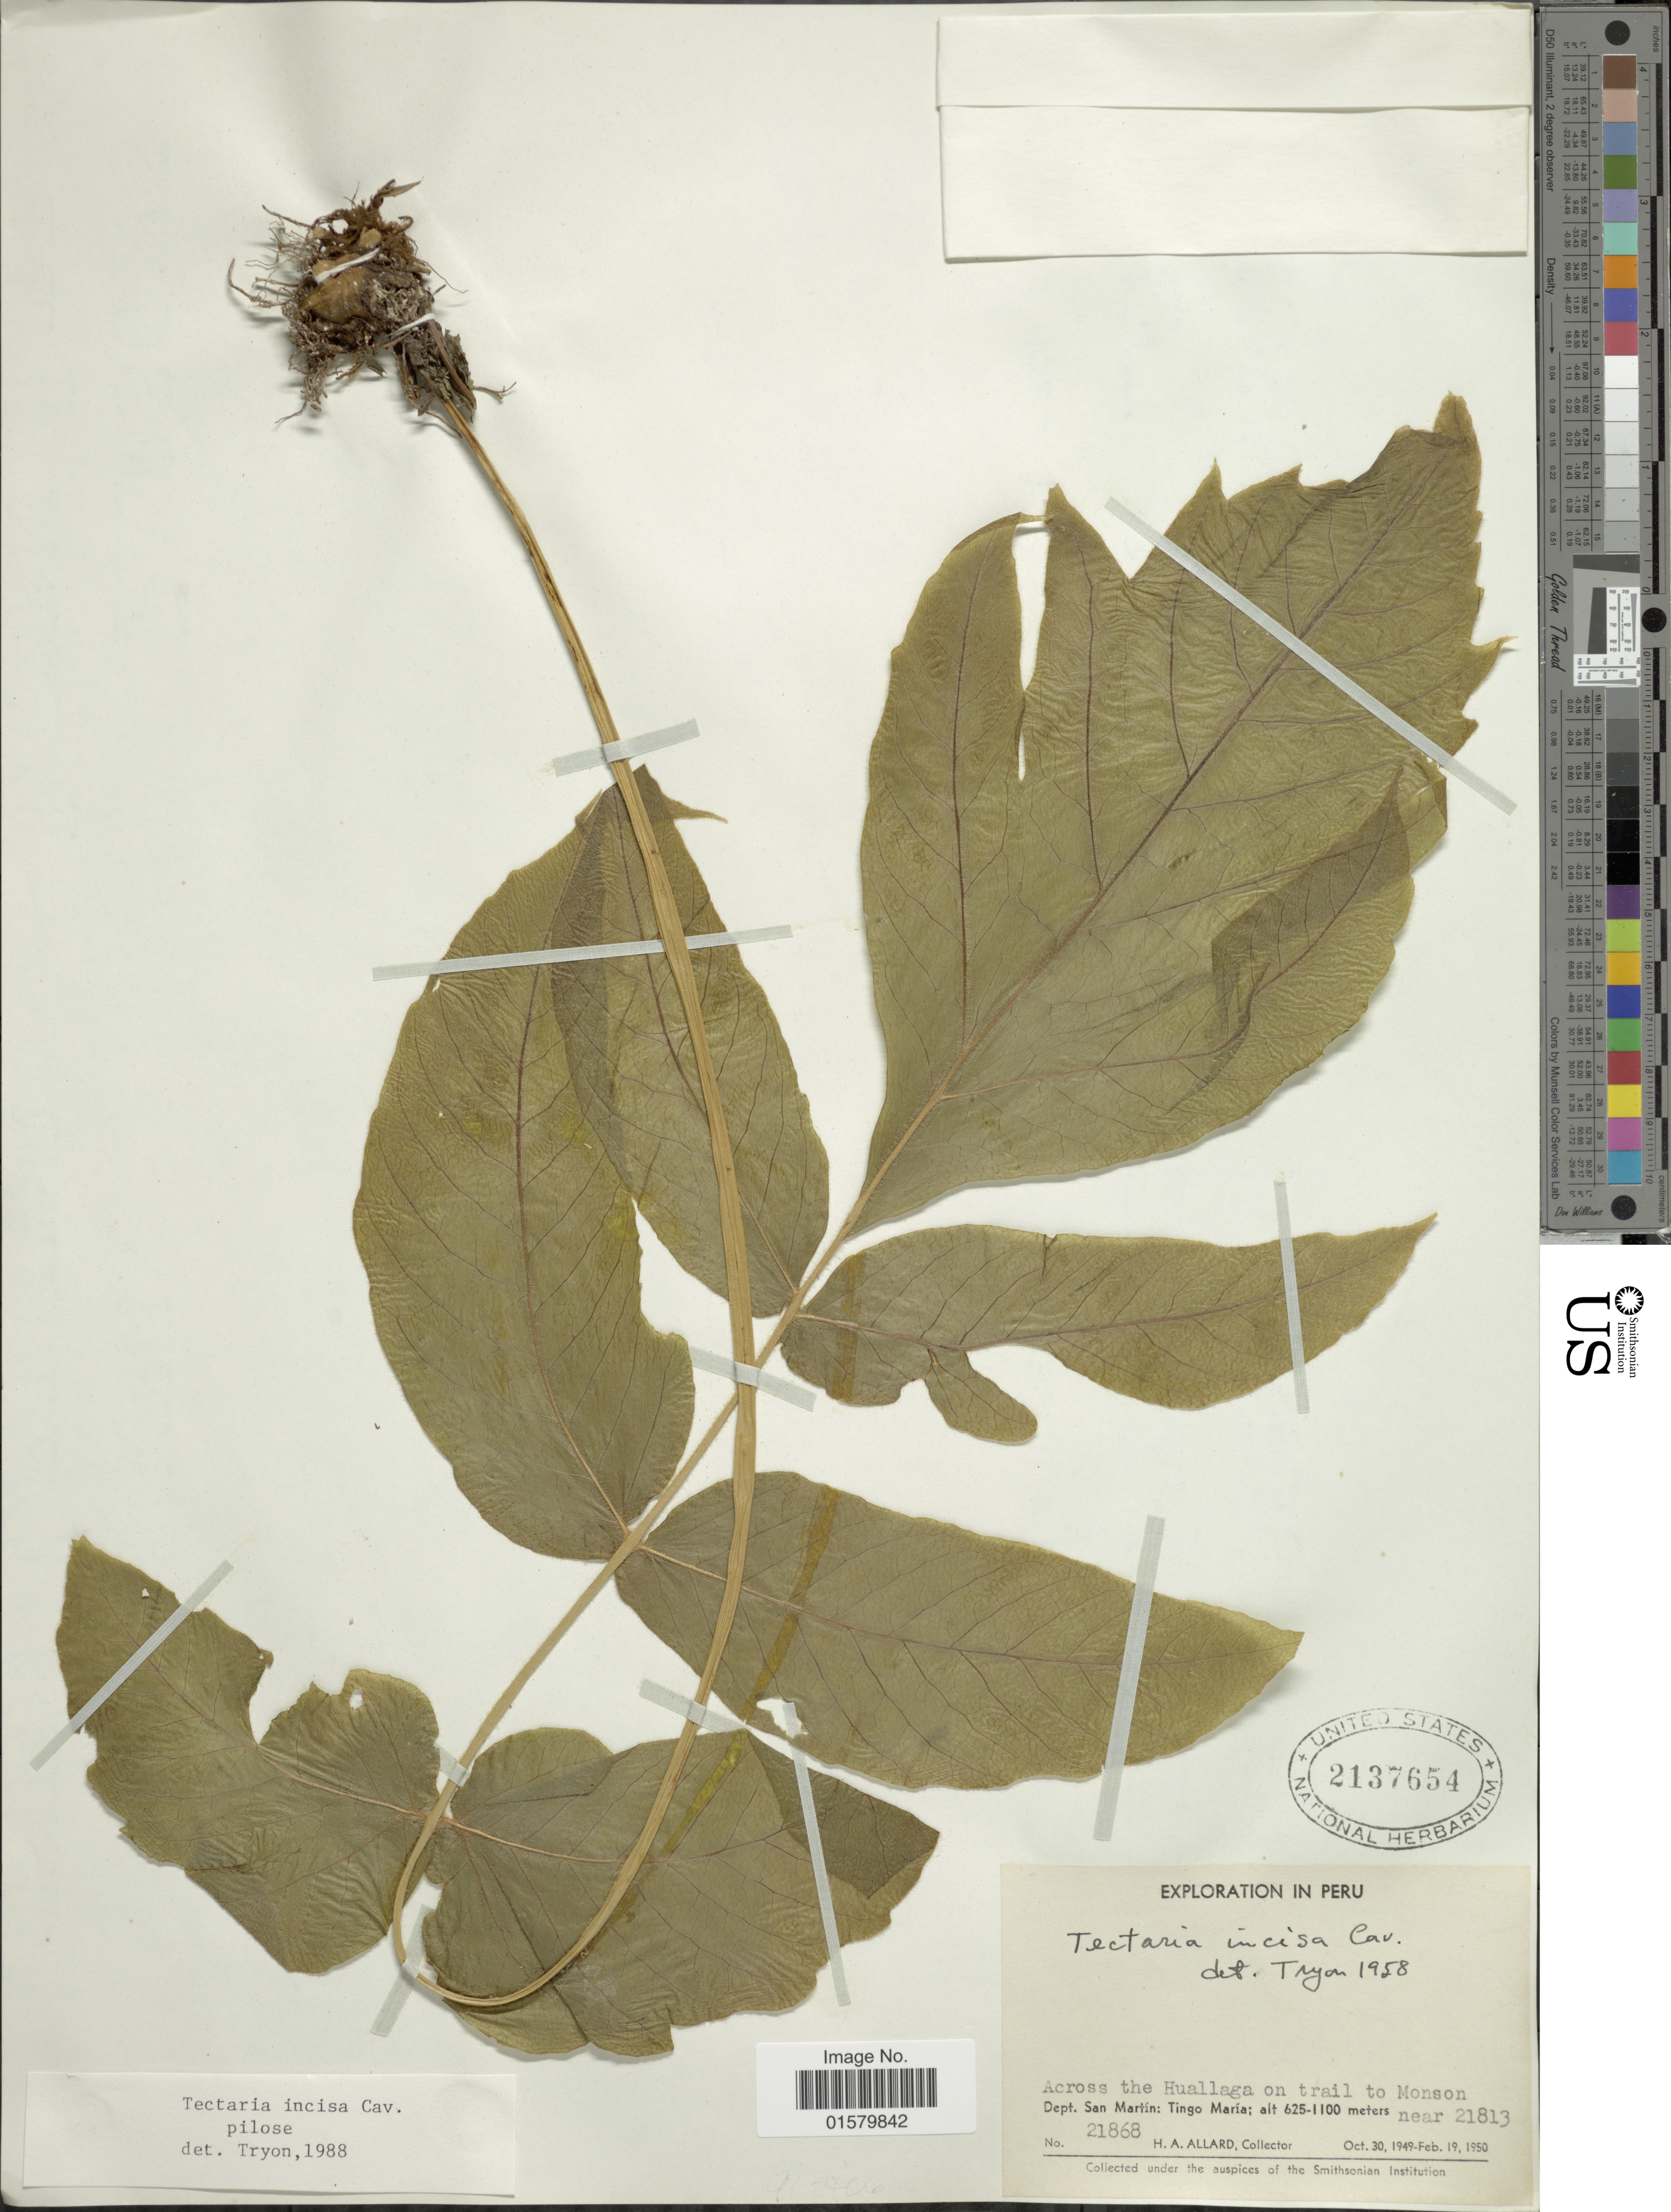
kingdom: Plantae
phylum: Tracheophyta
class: Polypodiopsida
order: Polypodiales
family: Tectariaceae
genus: Tectaria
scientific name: Tectaria pilosa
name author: (Fée) Maxon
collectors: H. A. Allard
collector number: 21868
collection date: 1949-10-30/1950-02-19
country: Peru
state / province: San Martín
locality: Across the Huallaga on trail to Monson, Dept. San Martin: Tingo Maria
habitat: across the river on trail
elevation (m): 625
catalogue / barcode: US 2137654